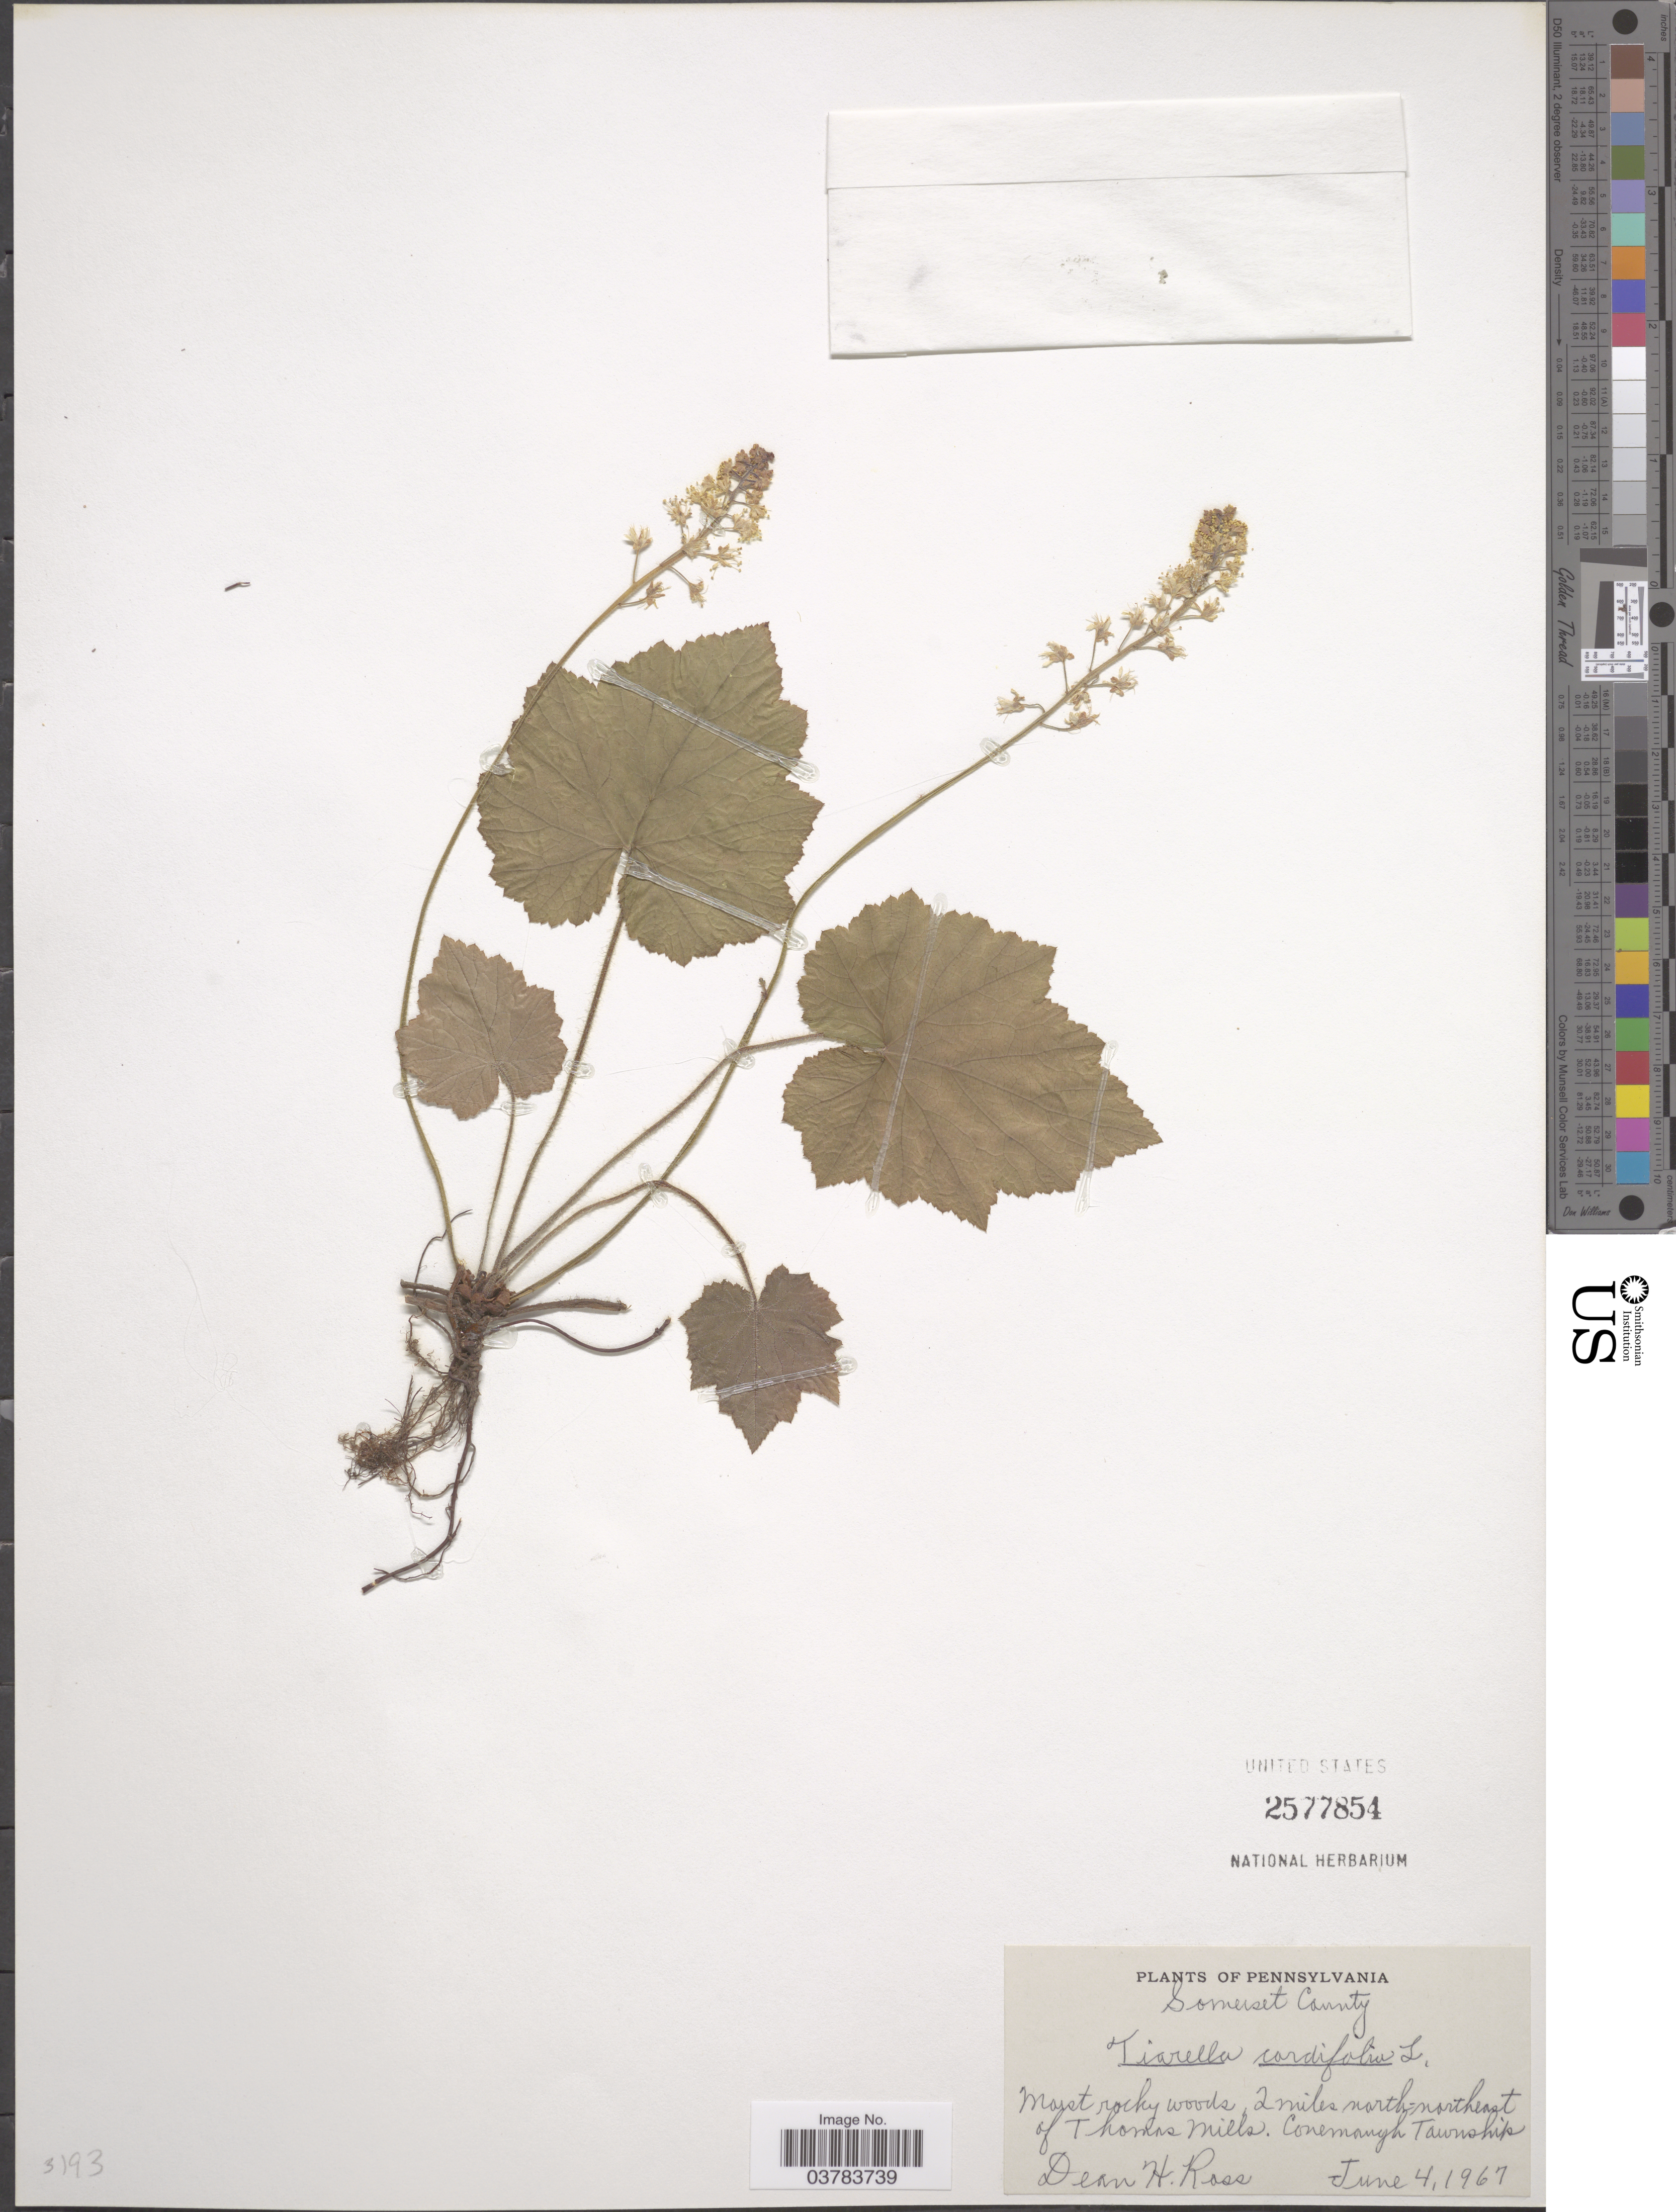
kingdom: Plantae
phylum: Tracheophyta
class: Magnoliopsida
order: Saxifragales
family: Saxifragaceae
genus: Tiarella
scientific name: Tiarella cordifolia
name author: L.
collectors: D. Ross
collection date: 1967-06-04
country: United States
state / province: Pennsylvania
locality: Somerset County. Moist rocky woods, 2 miles north-northeast of Thomas Mills. Conemangh Township.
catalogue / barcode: US 2577854